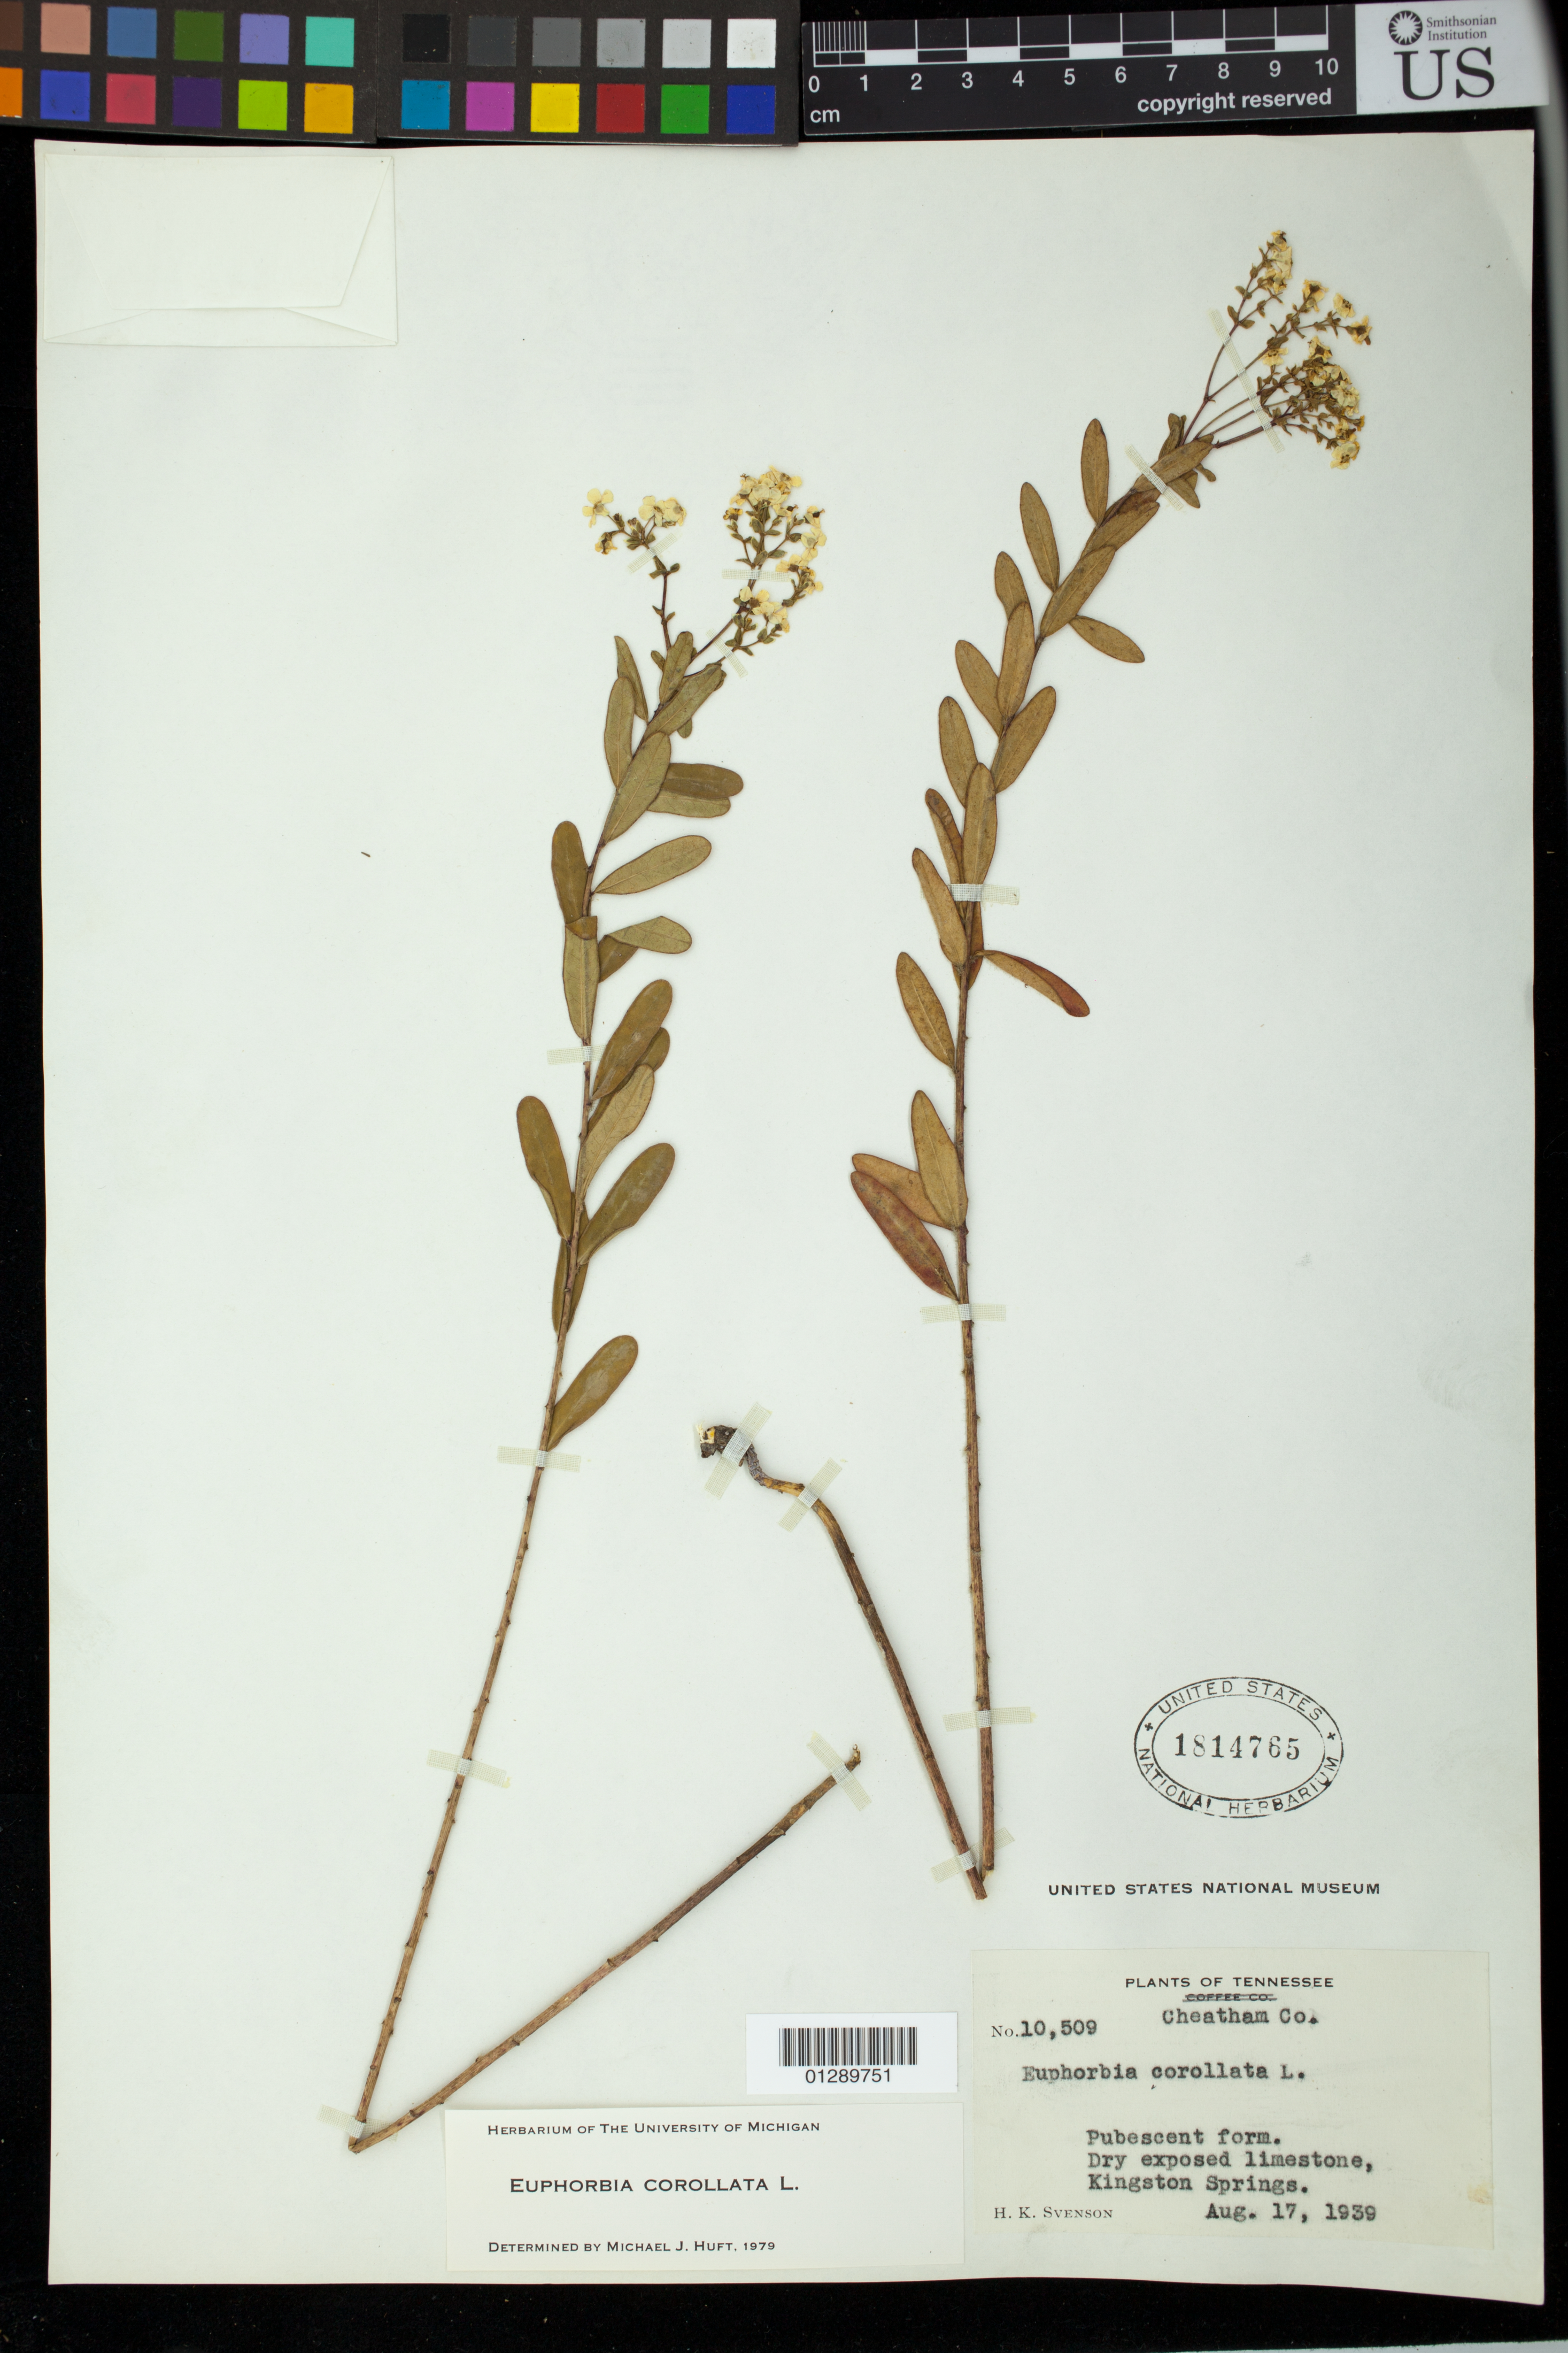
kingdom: Plantae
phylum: Tracheophyta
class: Magnoliopsida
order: Malpighiales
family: Euphorbiaceae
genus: Euphorbia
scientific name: Euphorbia corollata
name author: L.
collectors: H. K. Svenson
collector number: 10509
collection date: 1939-08-17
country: United States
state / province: Tennessee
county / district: Cheatham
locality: Kingston Springs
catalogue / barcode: US 1814765